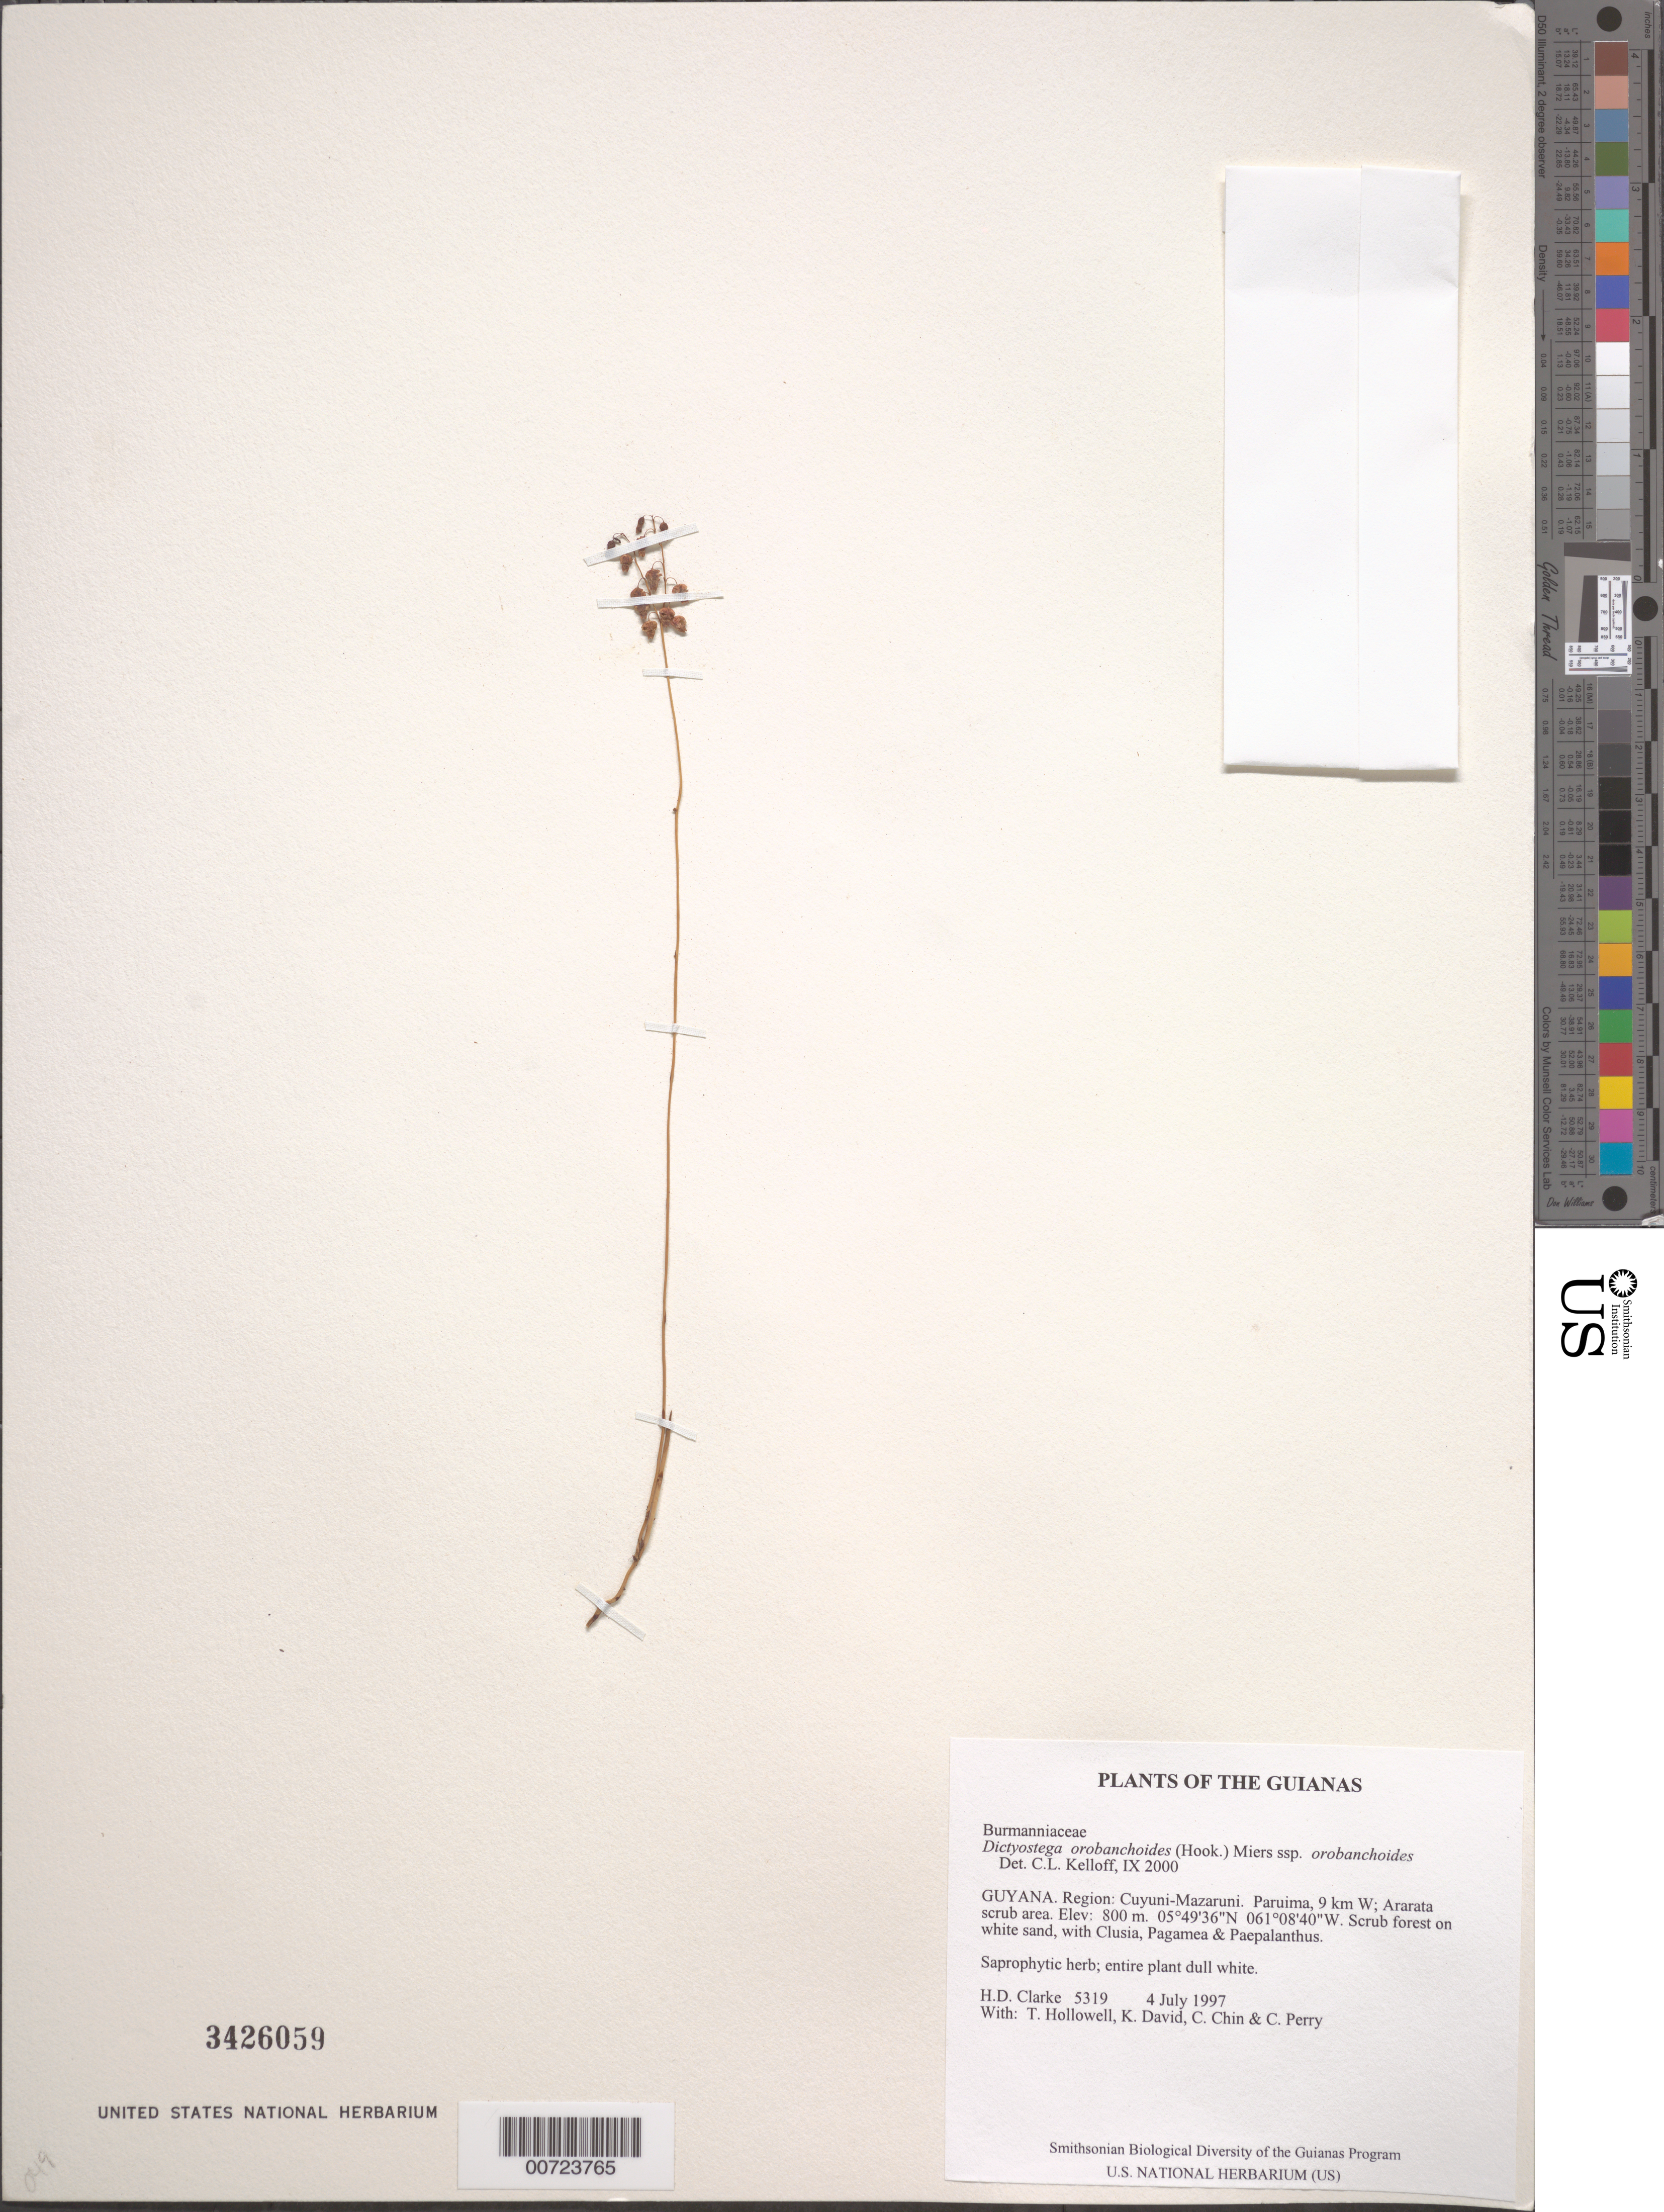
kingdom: Plantae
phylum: Tracheophyta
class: Liliopsida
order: Dioscoreales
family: Burmanniaceae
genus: Dictyostega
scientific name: Dictyostega orobanchoides subsp. orobanchoides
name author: (Hook.) Miers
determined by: Kelloff, Carol L., (US), Smithsonian Institution - National Museum of Natural History (UNITED STATES)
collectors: H. D. Clarke, T. Hollowell, K. David, C. Chin & C. Perry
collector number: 5319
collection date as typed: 4 July 1997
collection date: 1997-07-04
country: Guyana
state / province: Cuyuni-Mazaruni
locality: Paruima, 9 km W; Ararata scrub area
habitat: Scrub forest on white sand, with Clusia, Pagamea & Paepalanthus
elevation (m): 800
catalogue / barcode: US 3426059